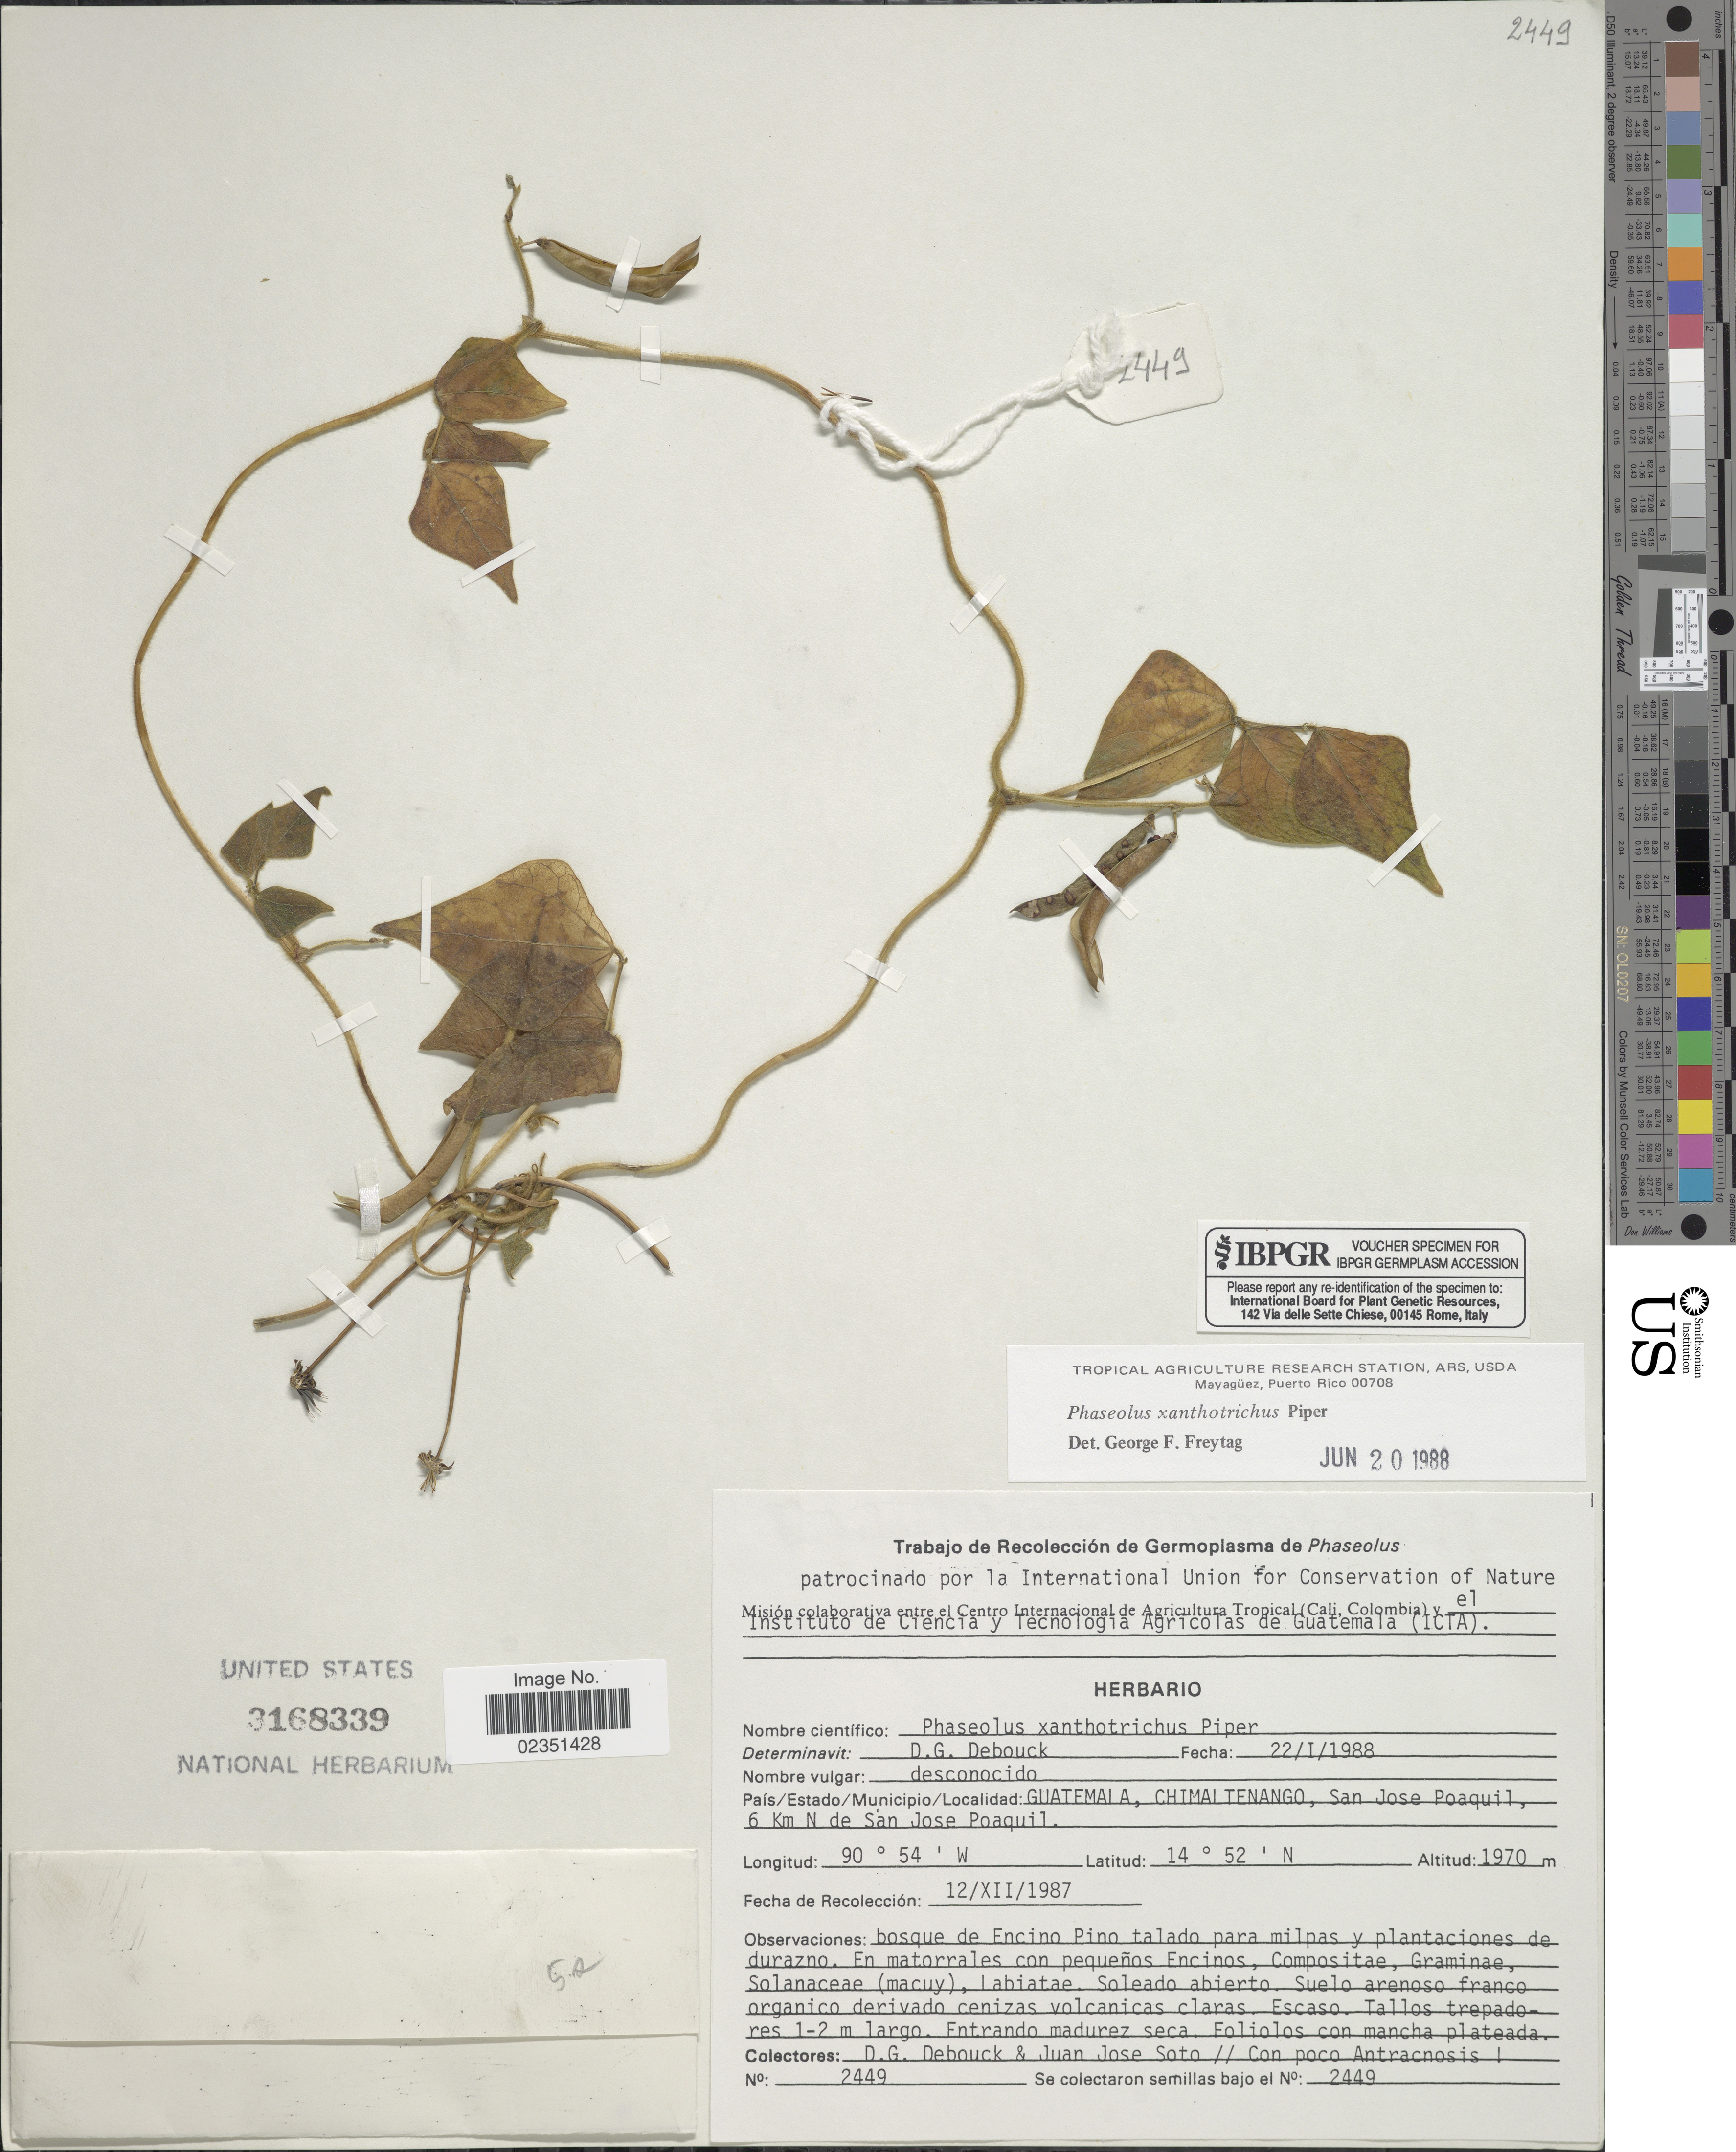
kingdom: Plantae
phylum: Tracheophyta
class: Magnoliopsida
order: Fabales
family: Fabaceae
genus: Phaseolus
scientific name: Phaseolus xanthotrichus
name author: Piper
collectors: D. Debouck & J. Soto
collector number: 2449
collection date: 1987-12-12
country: Guatemala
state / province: Chimaltenango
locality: San Jose Poaquil, 6 km N de San Jose Poaquil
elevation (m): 1970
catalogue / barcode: US 3168339